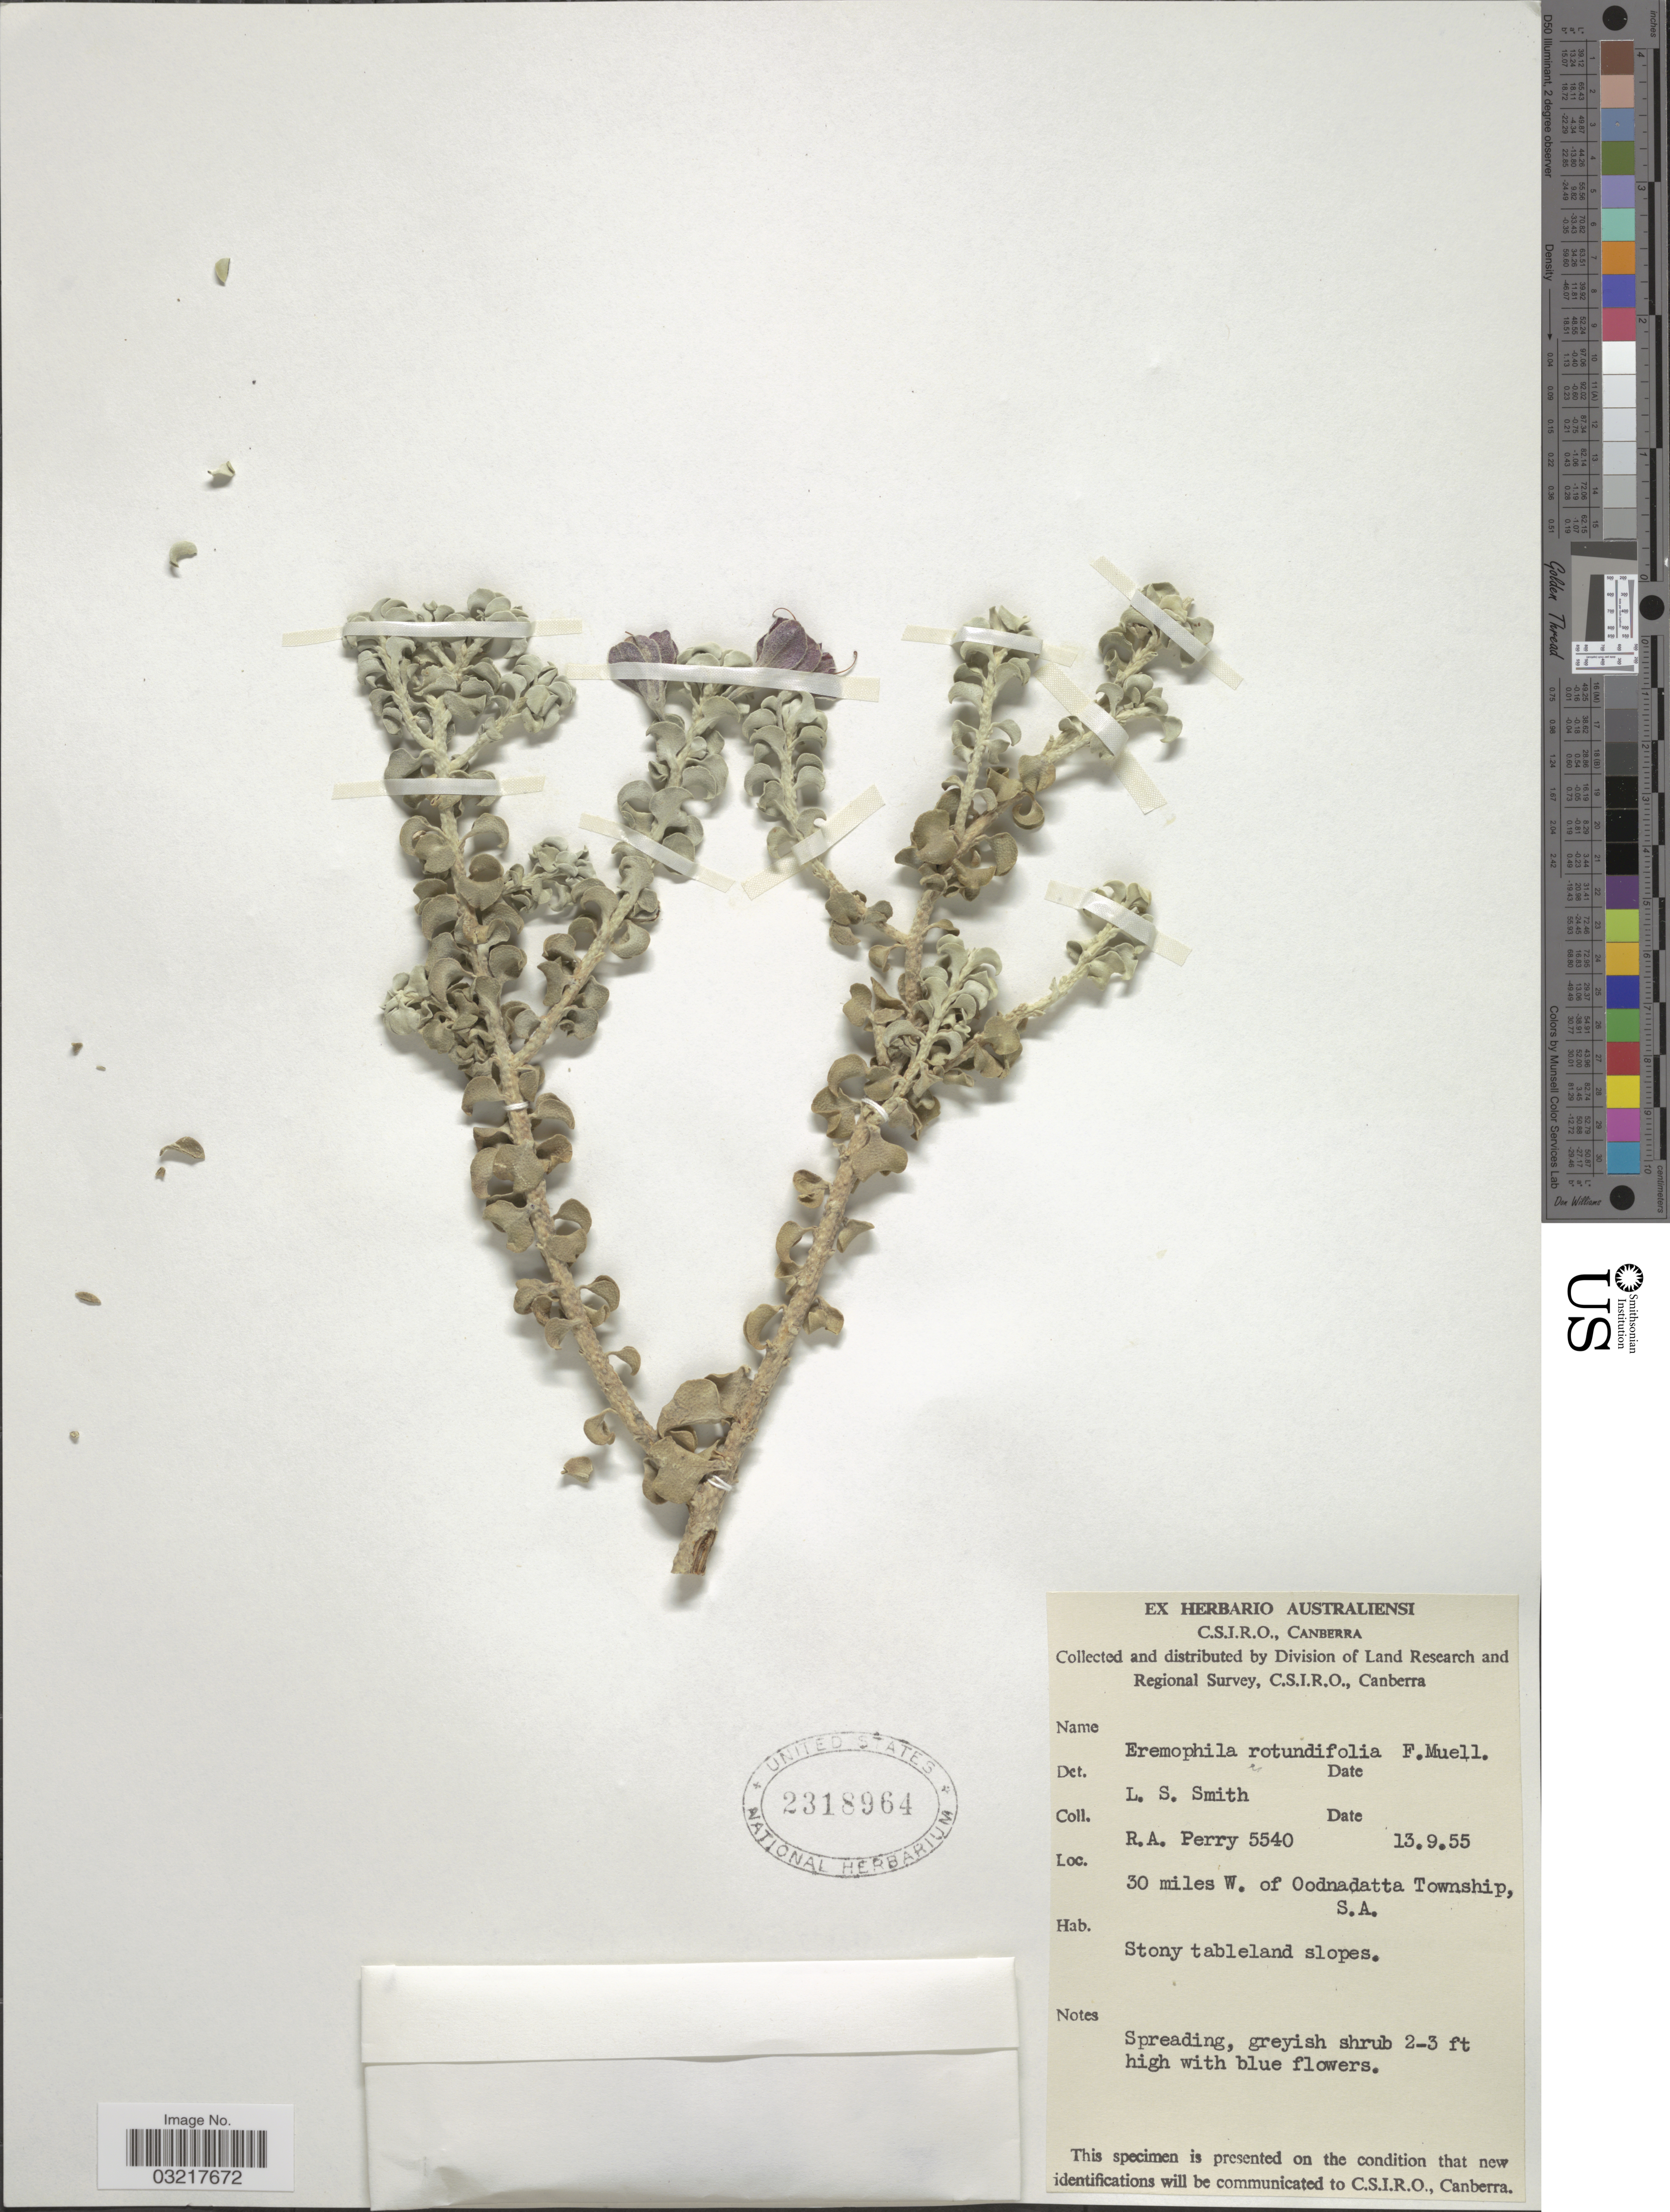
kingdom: Plantae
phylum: Tracheophyta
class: Magnoliopsida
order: Lamiales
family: Scrophulariaceae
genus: Eremophila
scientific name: Eremophila rotundifolia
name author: F. Muell.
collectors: Perry, R. A.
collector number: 5540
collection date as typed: Transcribed d/m/y: 13/9/55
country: Australia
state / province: South Australia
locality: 30 miles W. of Oodnadatta Township, S.A.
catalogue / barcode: US 2318964